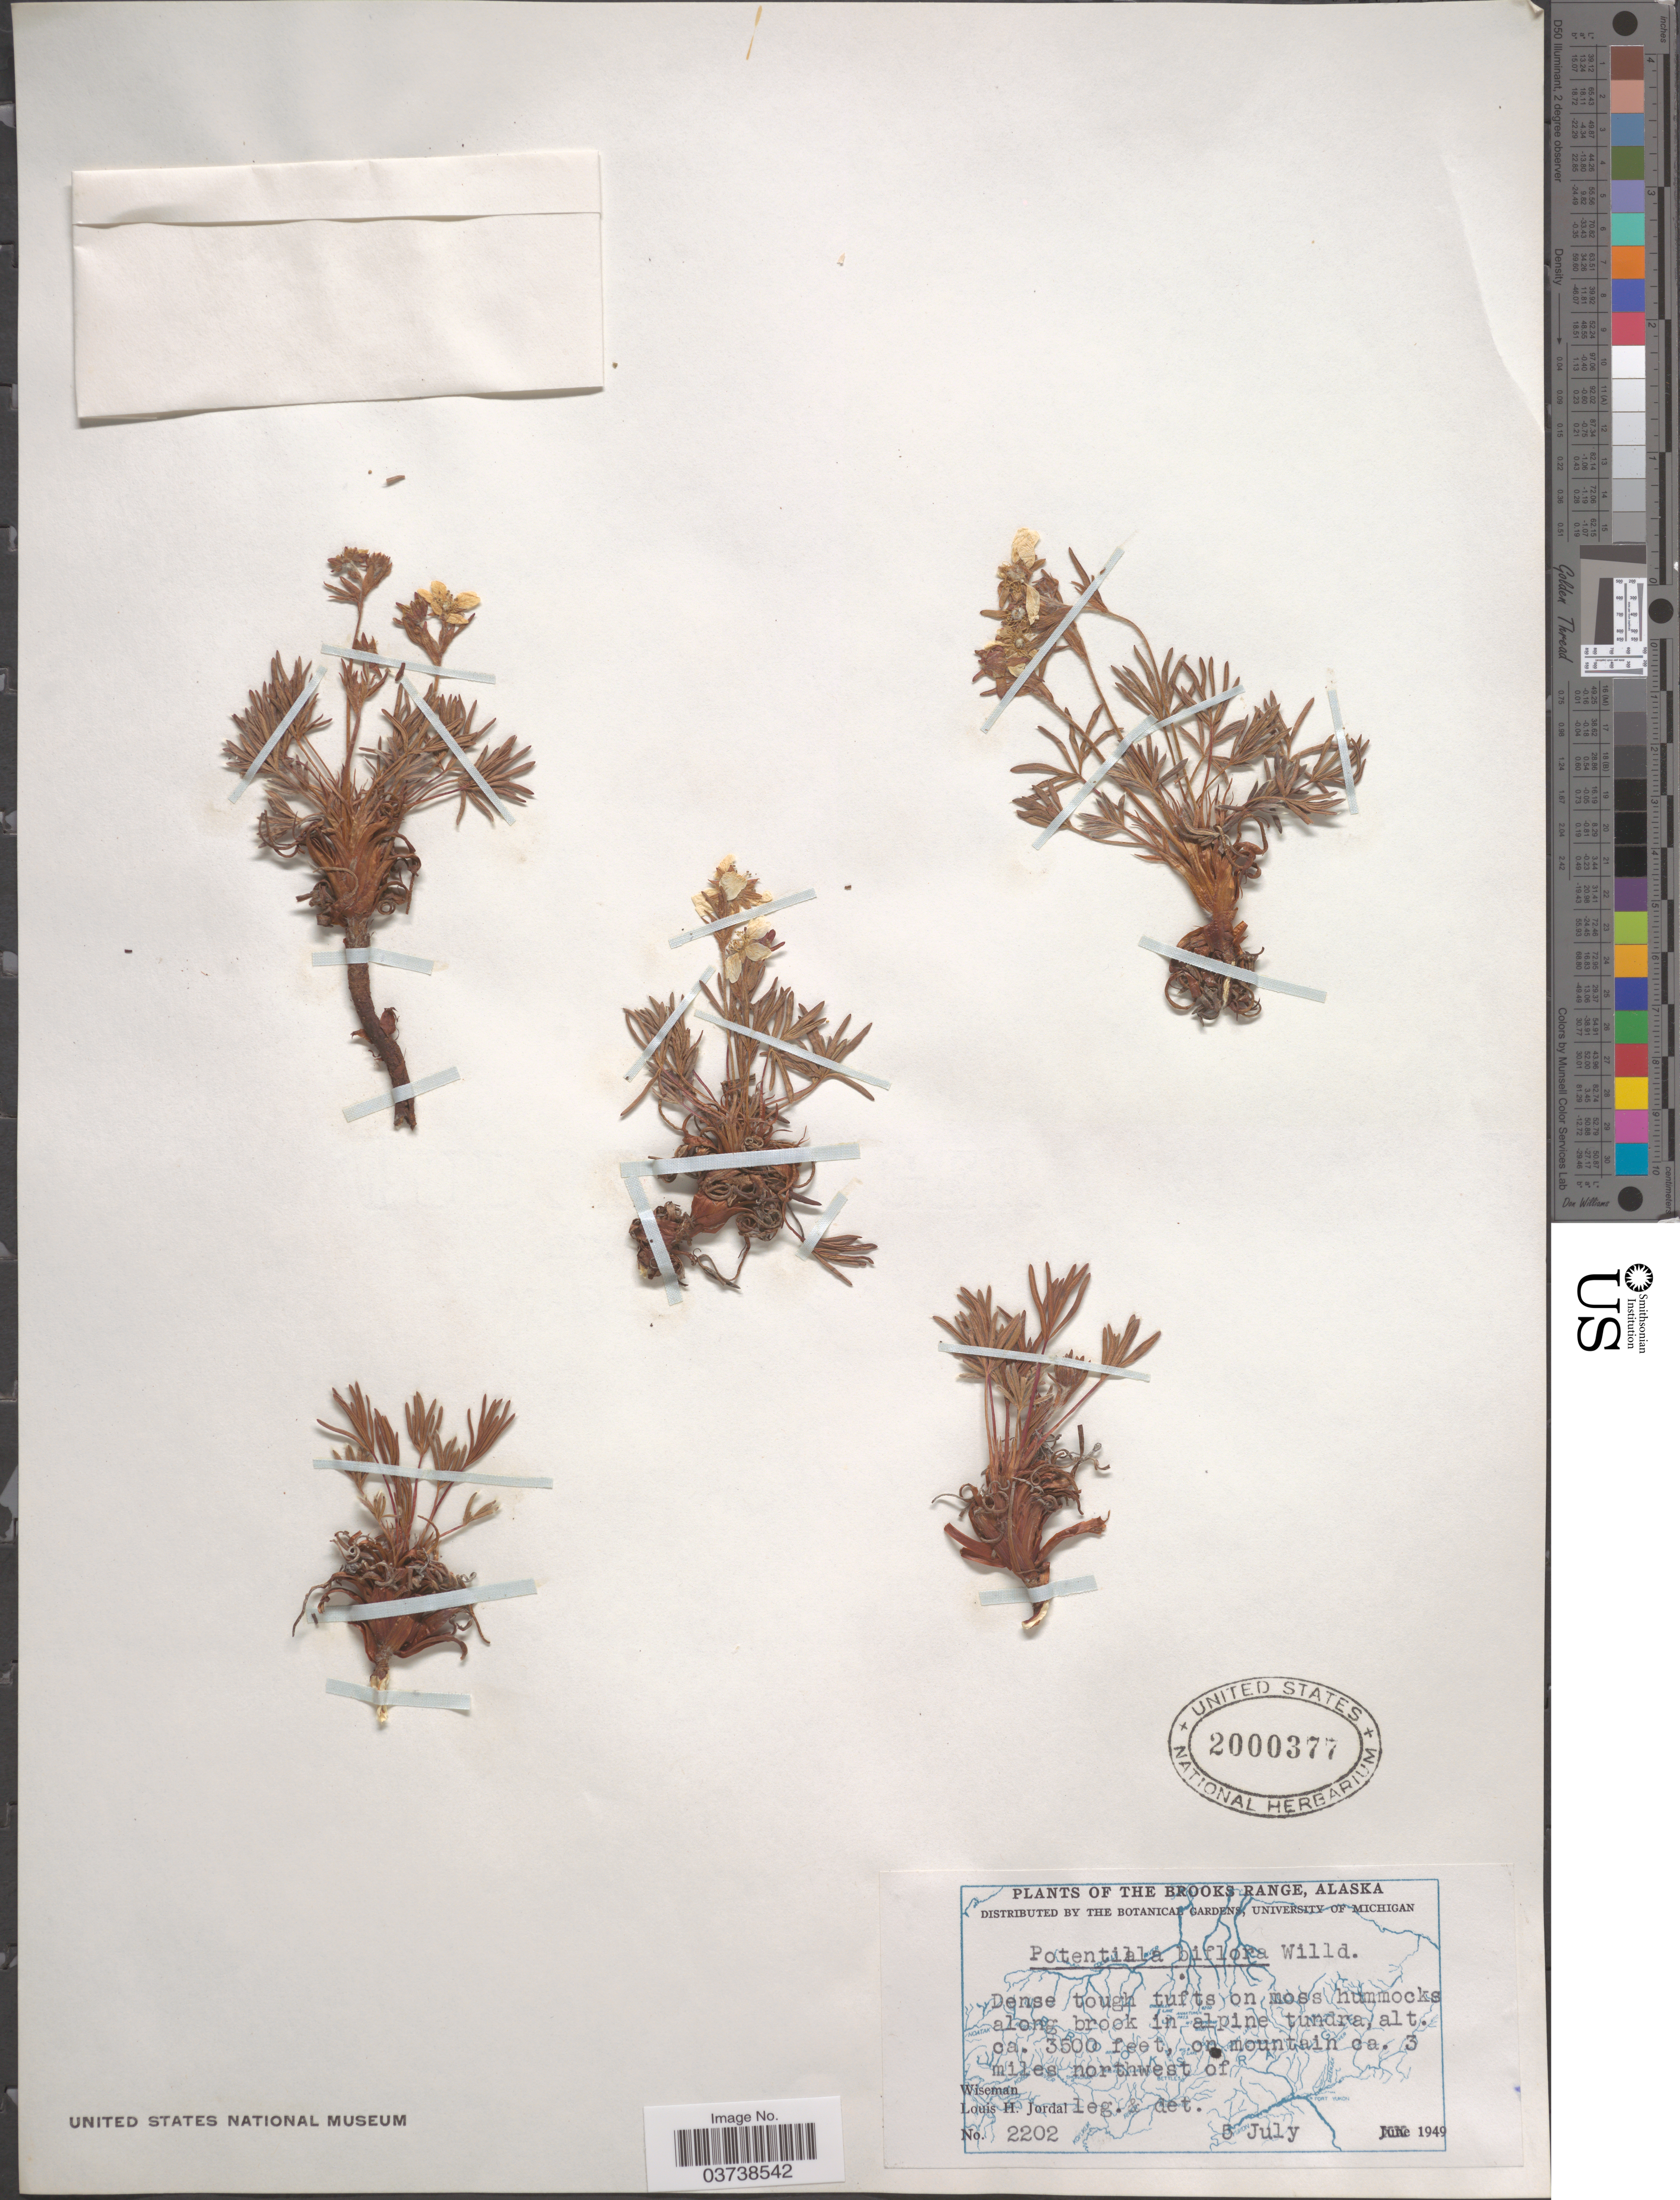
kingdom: Plantae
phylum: Tracheophyta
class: Magnoliopsida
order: Rosales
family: Rosaceae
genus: Potentilla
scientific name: Potentilla biflora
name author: Willd. ex Schltdl.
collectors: L. Jordal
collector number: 2202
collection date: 1949-07-05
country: United States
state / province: Alaska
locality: The Brooks Range. Along brook in alpine tundra, on mountain ca. 3 miles northwest of wiseman.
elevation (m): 1067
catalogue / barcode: US 2000377